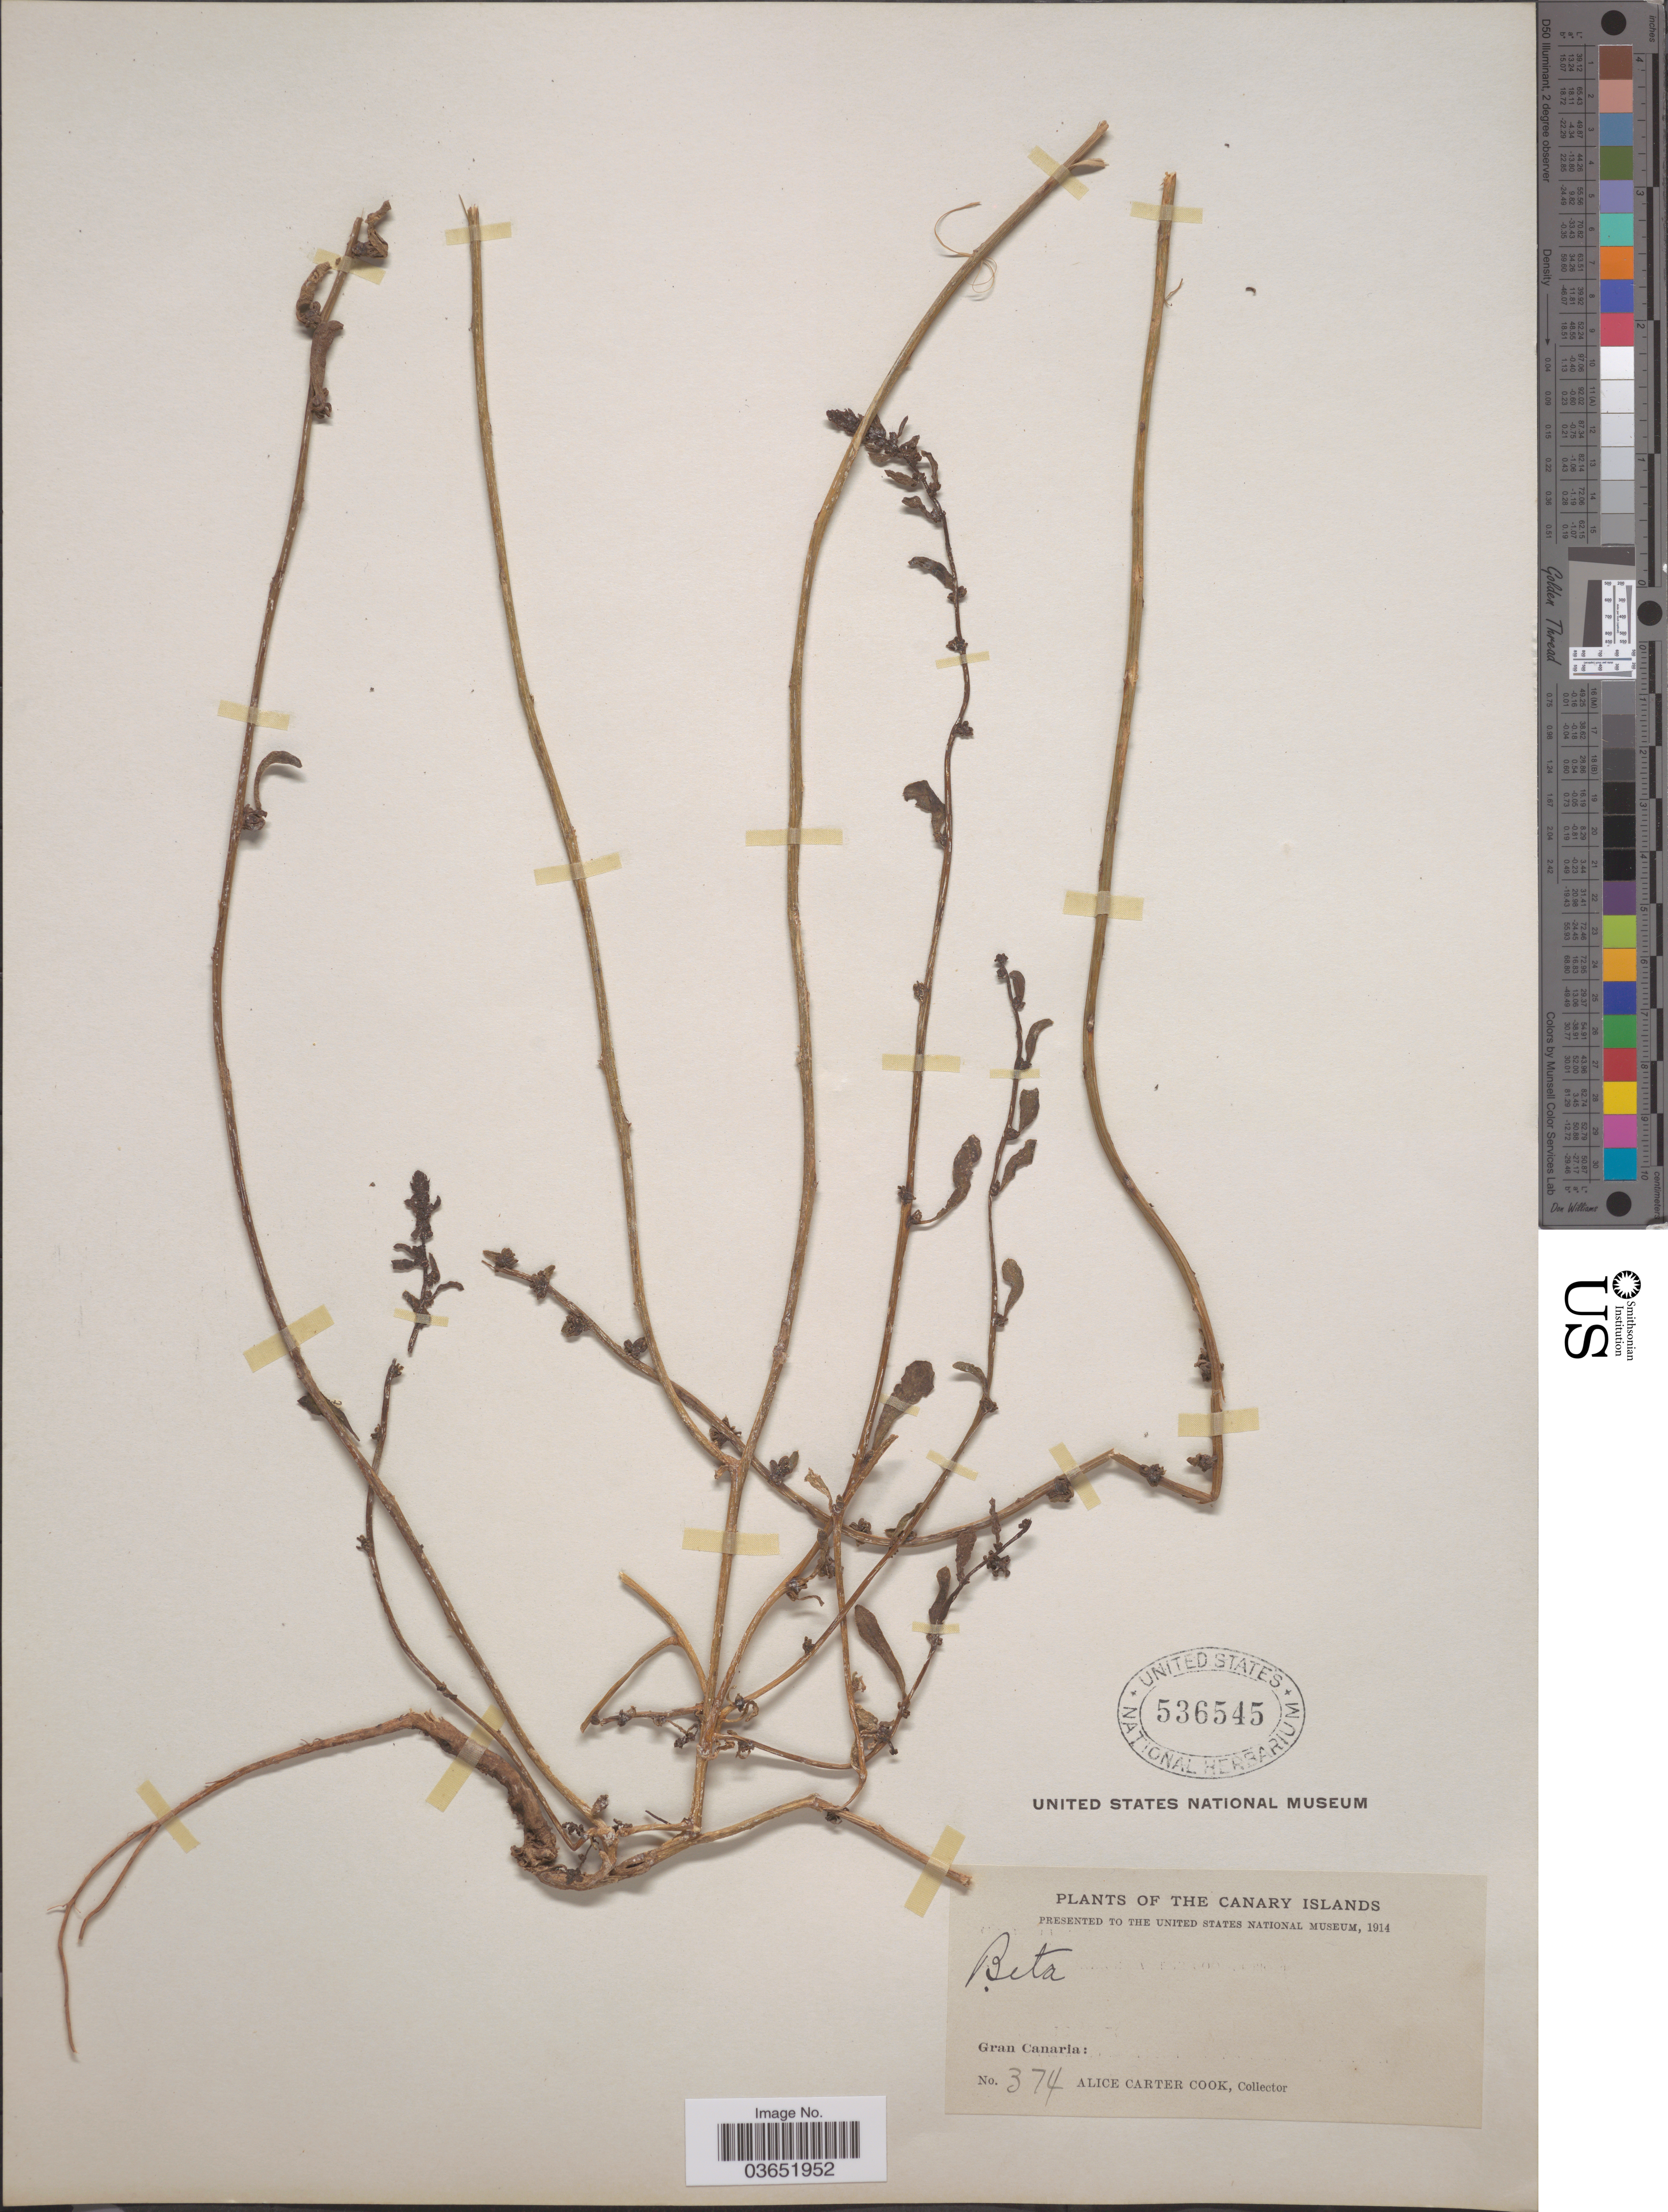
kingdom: Plantae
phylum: Tracheophyta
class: Magnoliopsida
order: Caryophyllales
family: Amaranthaceae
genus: Beta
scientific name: Beta sp.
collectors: Alice C. Cook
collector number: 374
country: Spain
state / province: Canarias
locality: Canary Islands. Gran Canaria.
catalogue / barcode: US 536545